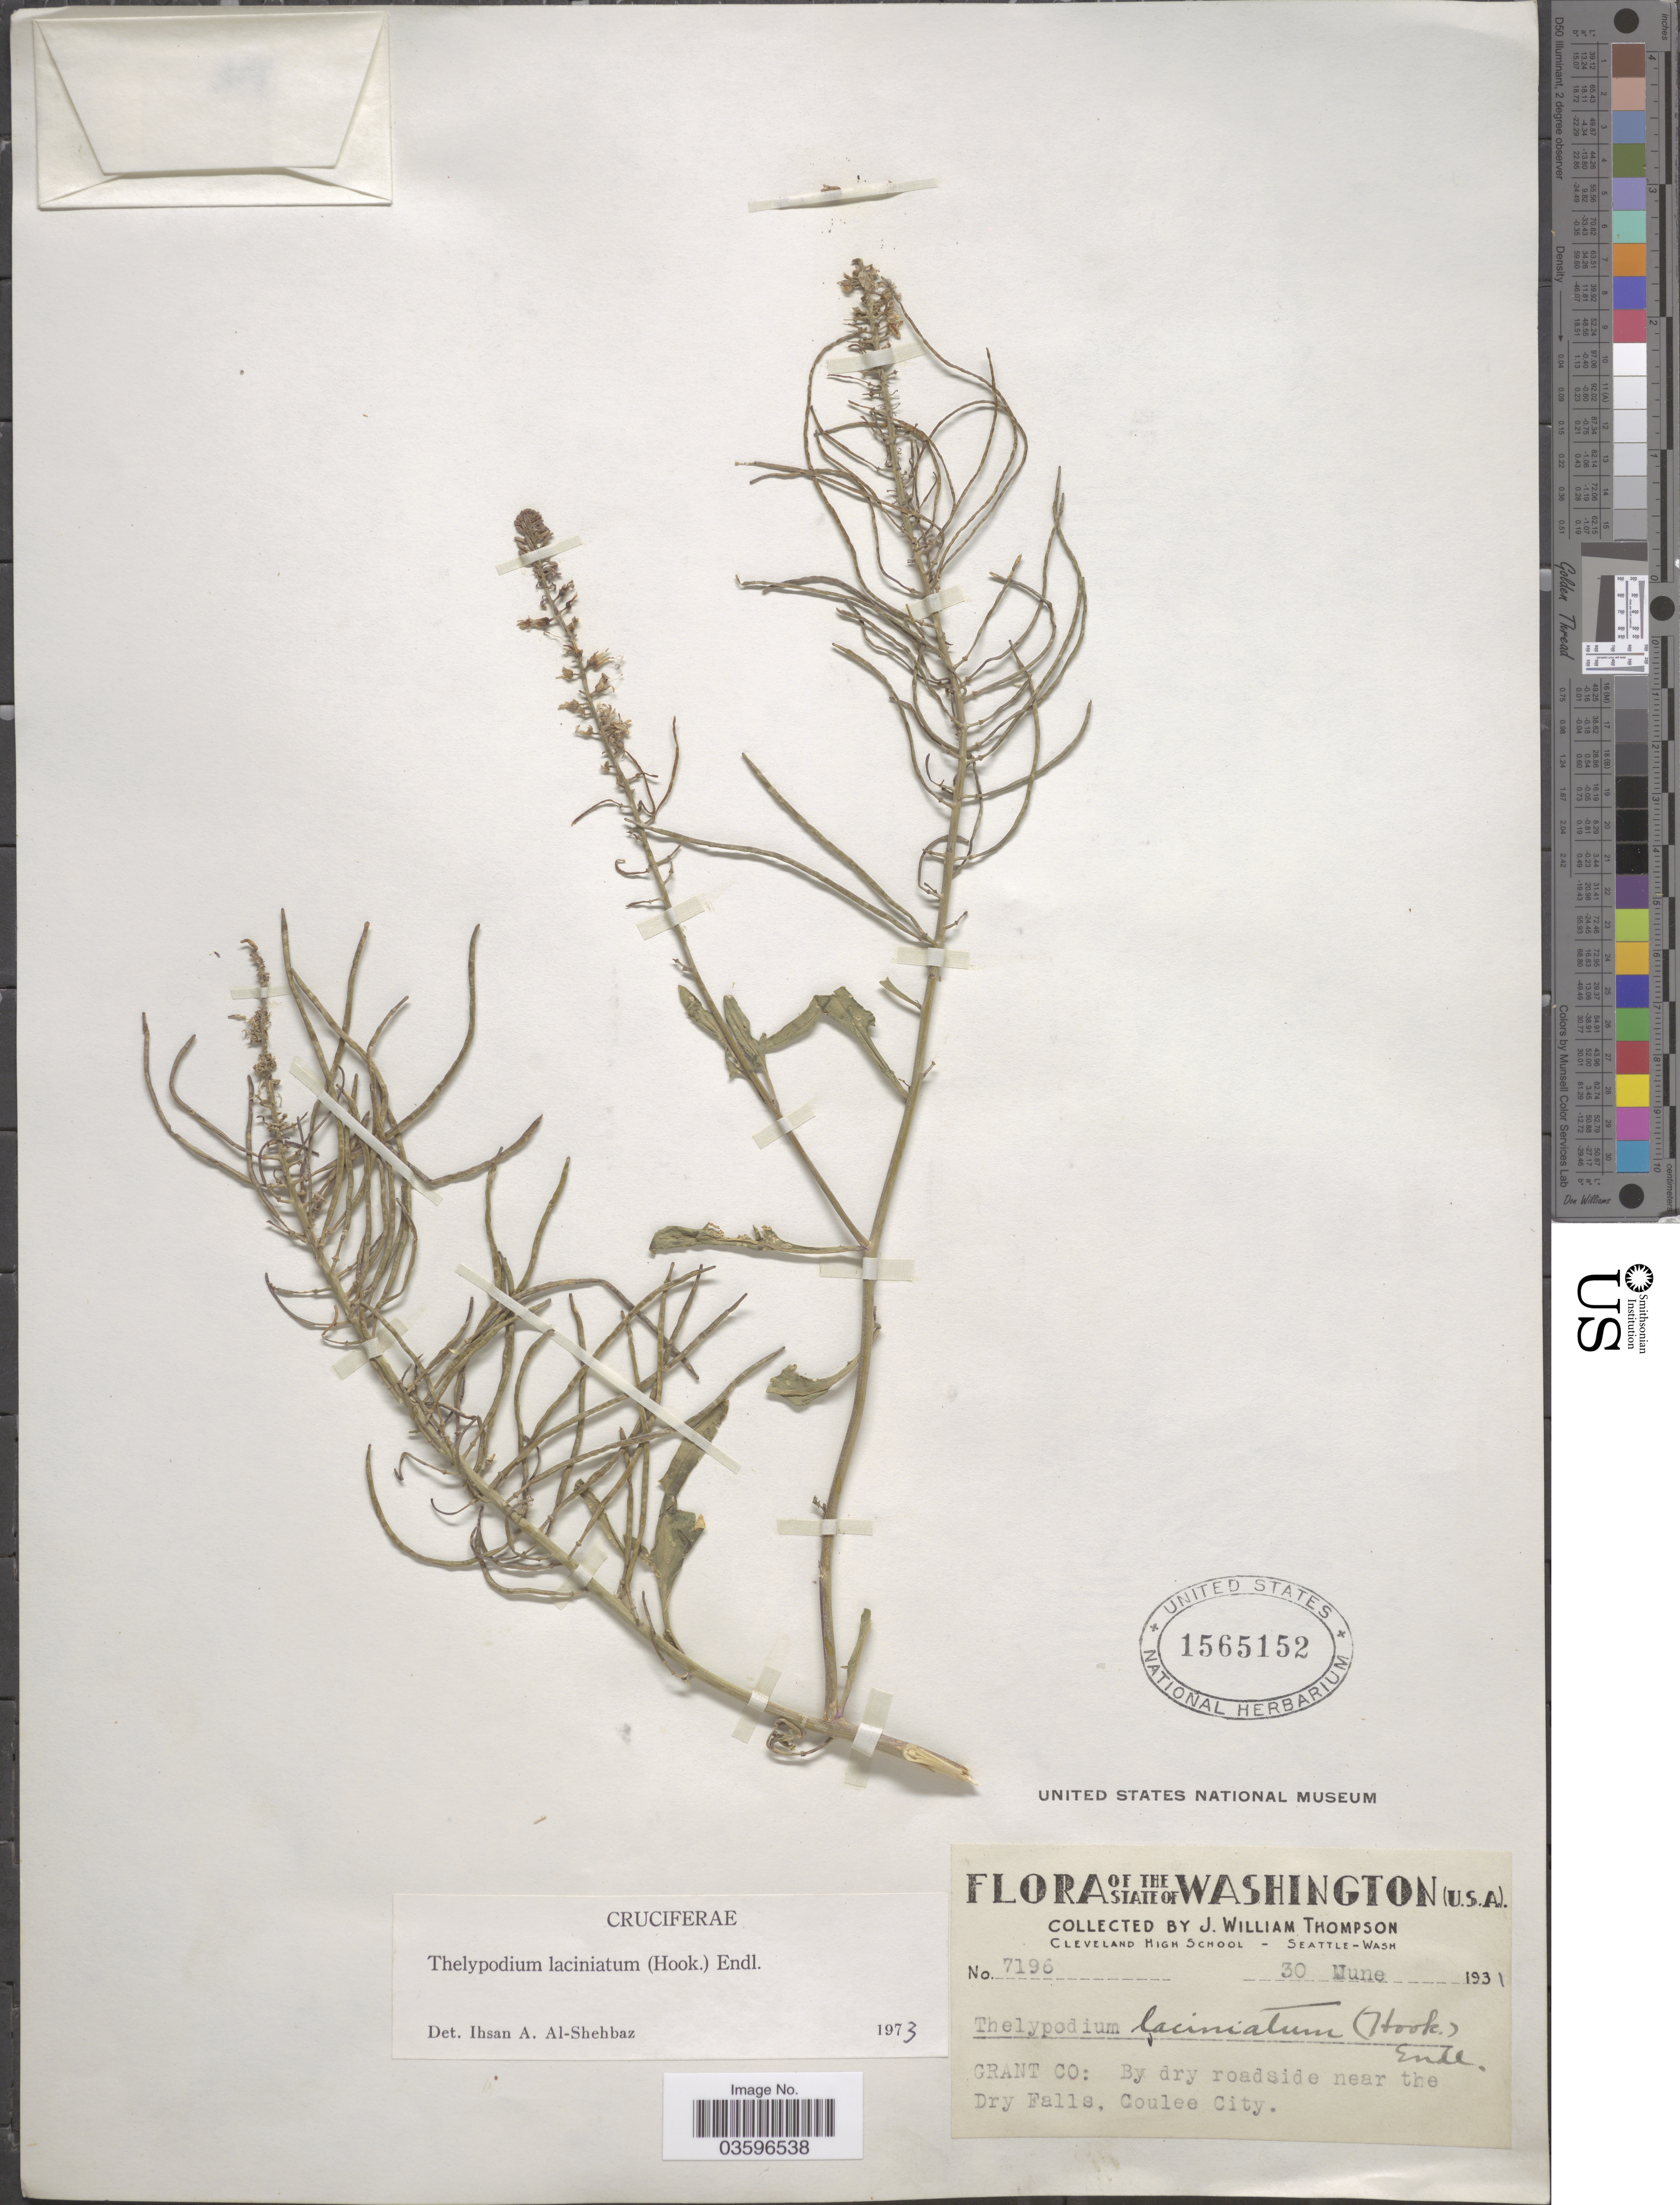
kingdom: Plantae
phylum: Tracheophyta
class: Magnoliopsida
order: Brassicales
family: Brassicaceae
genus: Thelypodium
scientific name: Thelypodium laciniatum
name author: (Hook.) Endl.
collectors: J. W. Thompson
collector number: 7196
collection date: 1931-06-30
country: United States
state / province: Washington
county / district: Grant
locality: Grant Co: By dry roadside near the Dry Falls, Coulee City.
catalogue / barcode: US 1565152